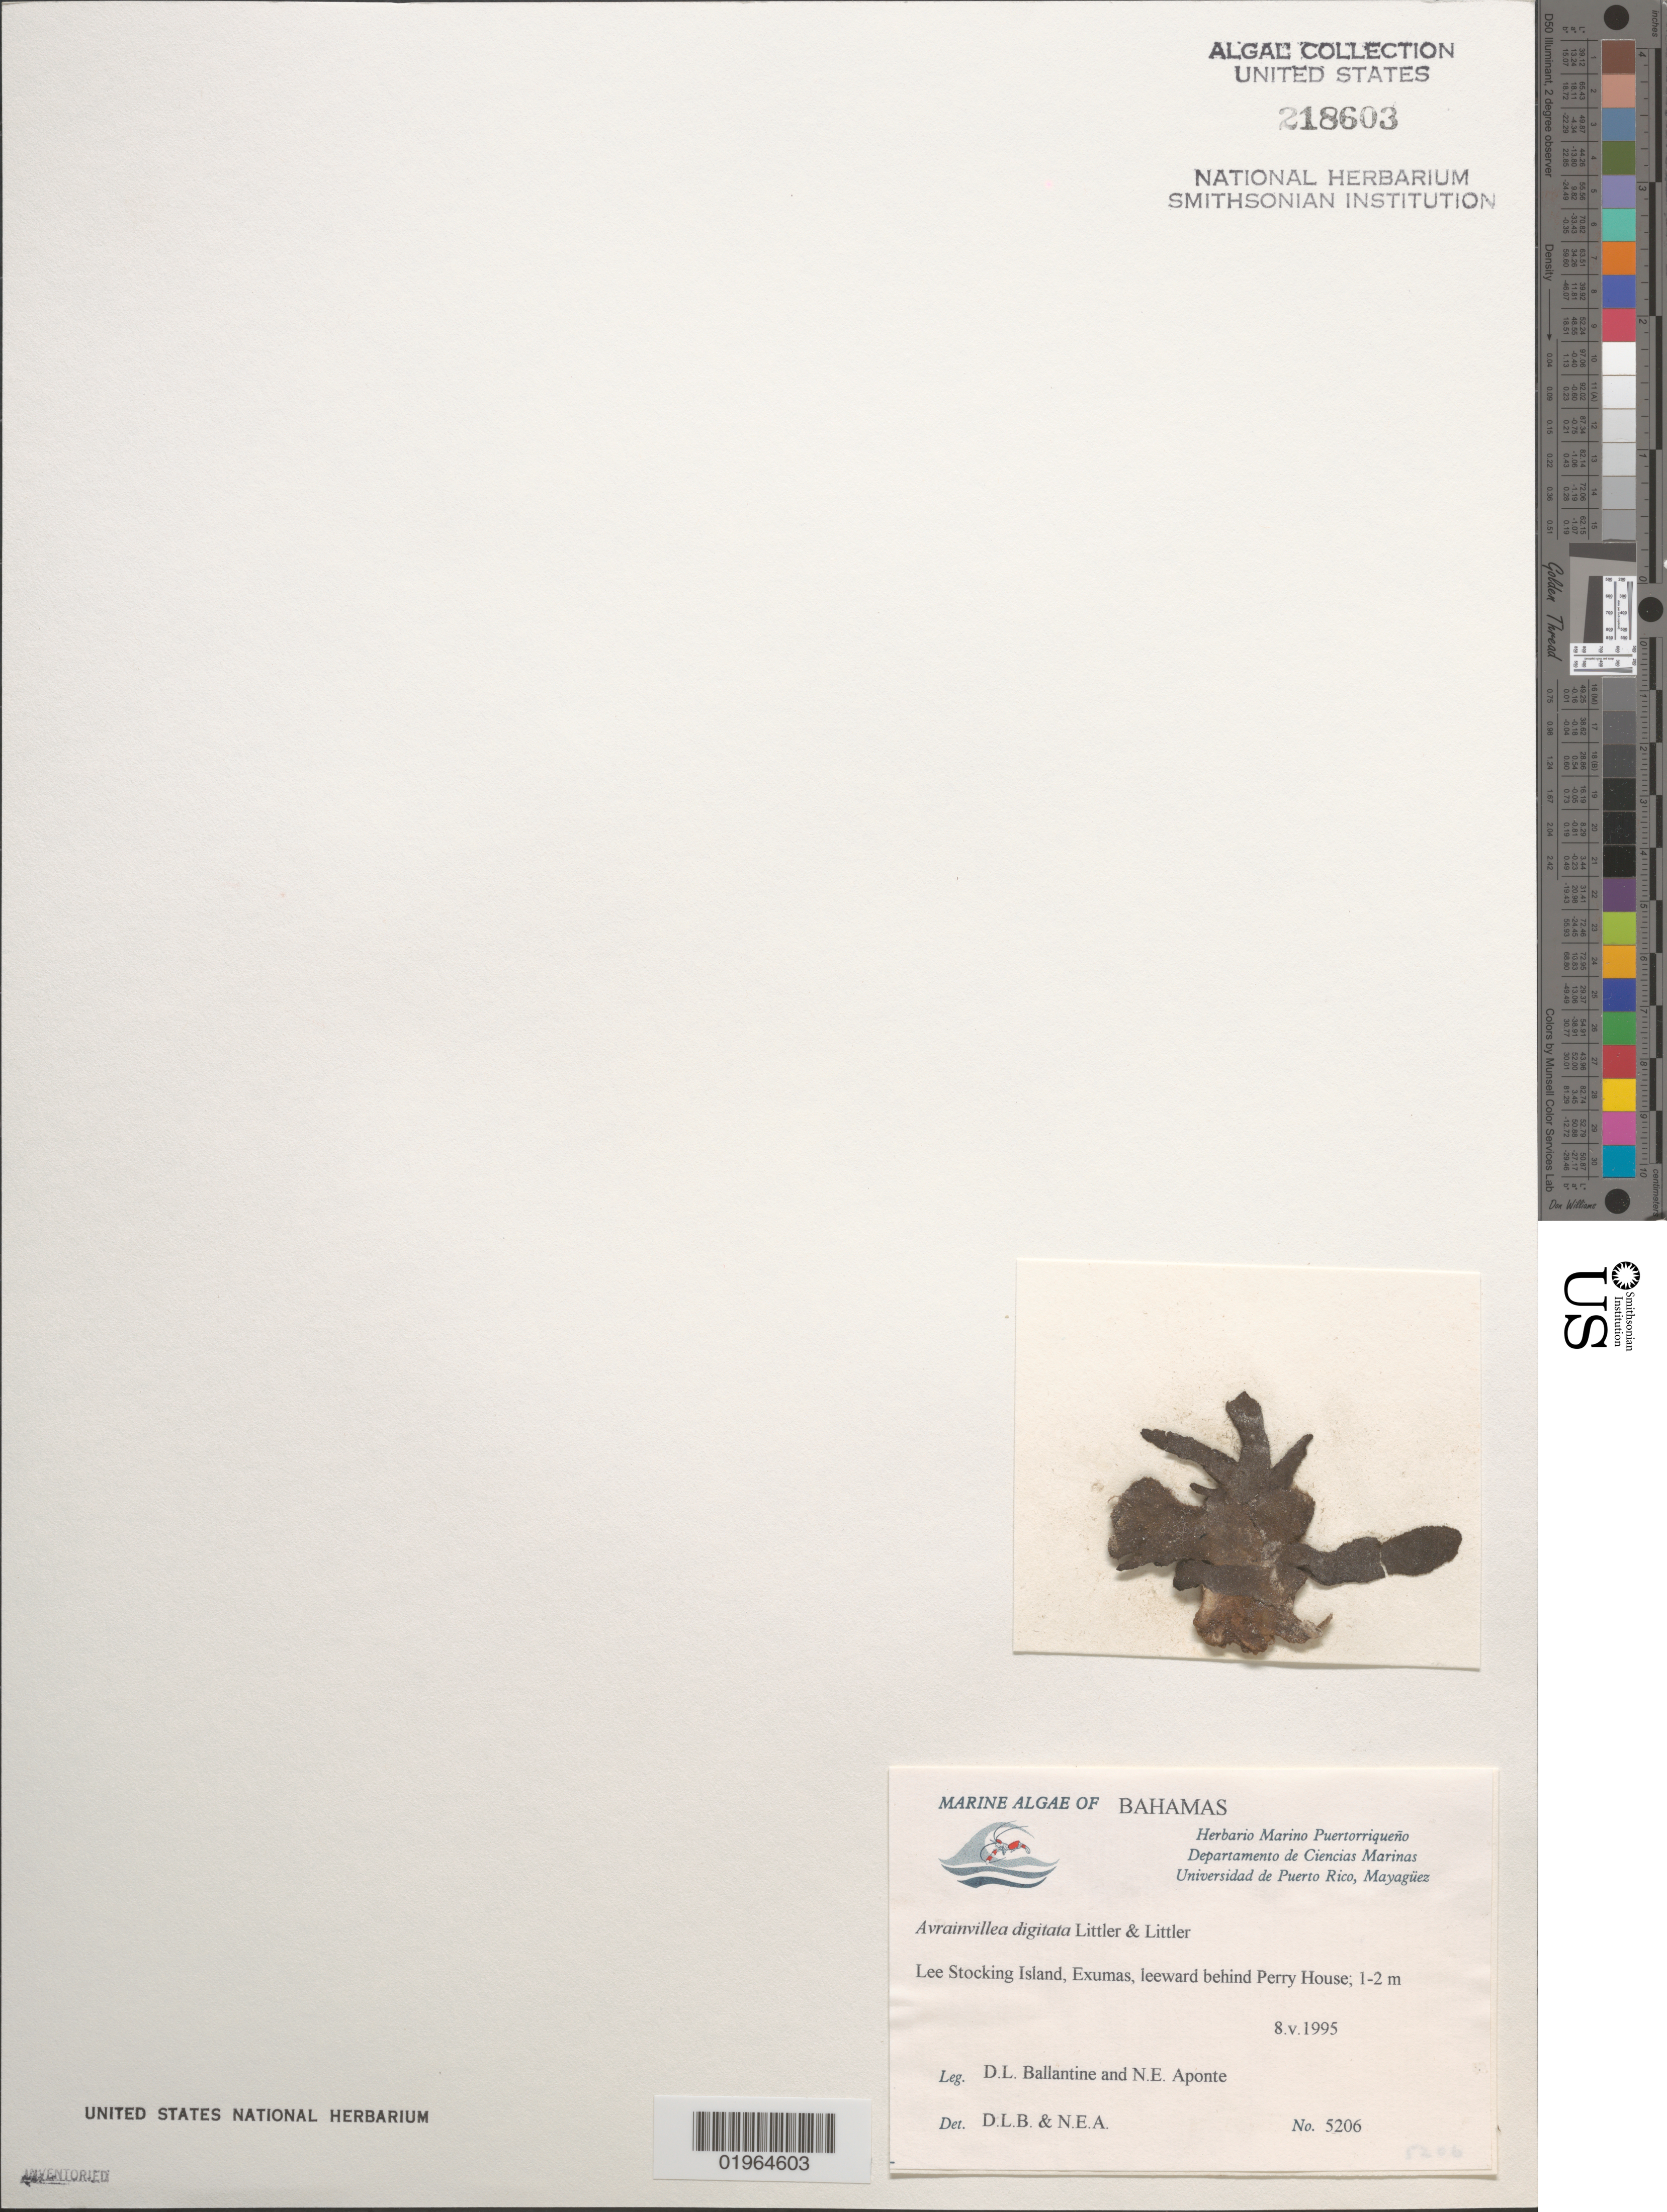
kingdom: Plantae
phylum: Chlorophyta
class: Ulvophyceae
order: Bryopsidales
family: Dichotomosiphonaceae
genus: Avrainvillea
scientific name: Avrainvillea digitata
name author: D.S. Littler & Littler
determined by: Ballantine, D. L.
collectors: D.L. Ballantine & N. E. Aponte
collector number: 5206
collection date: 1995-10-08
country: Bahamas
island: Lee Stocking Island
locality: Leeward behind Perry House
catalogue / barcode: US 218603